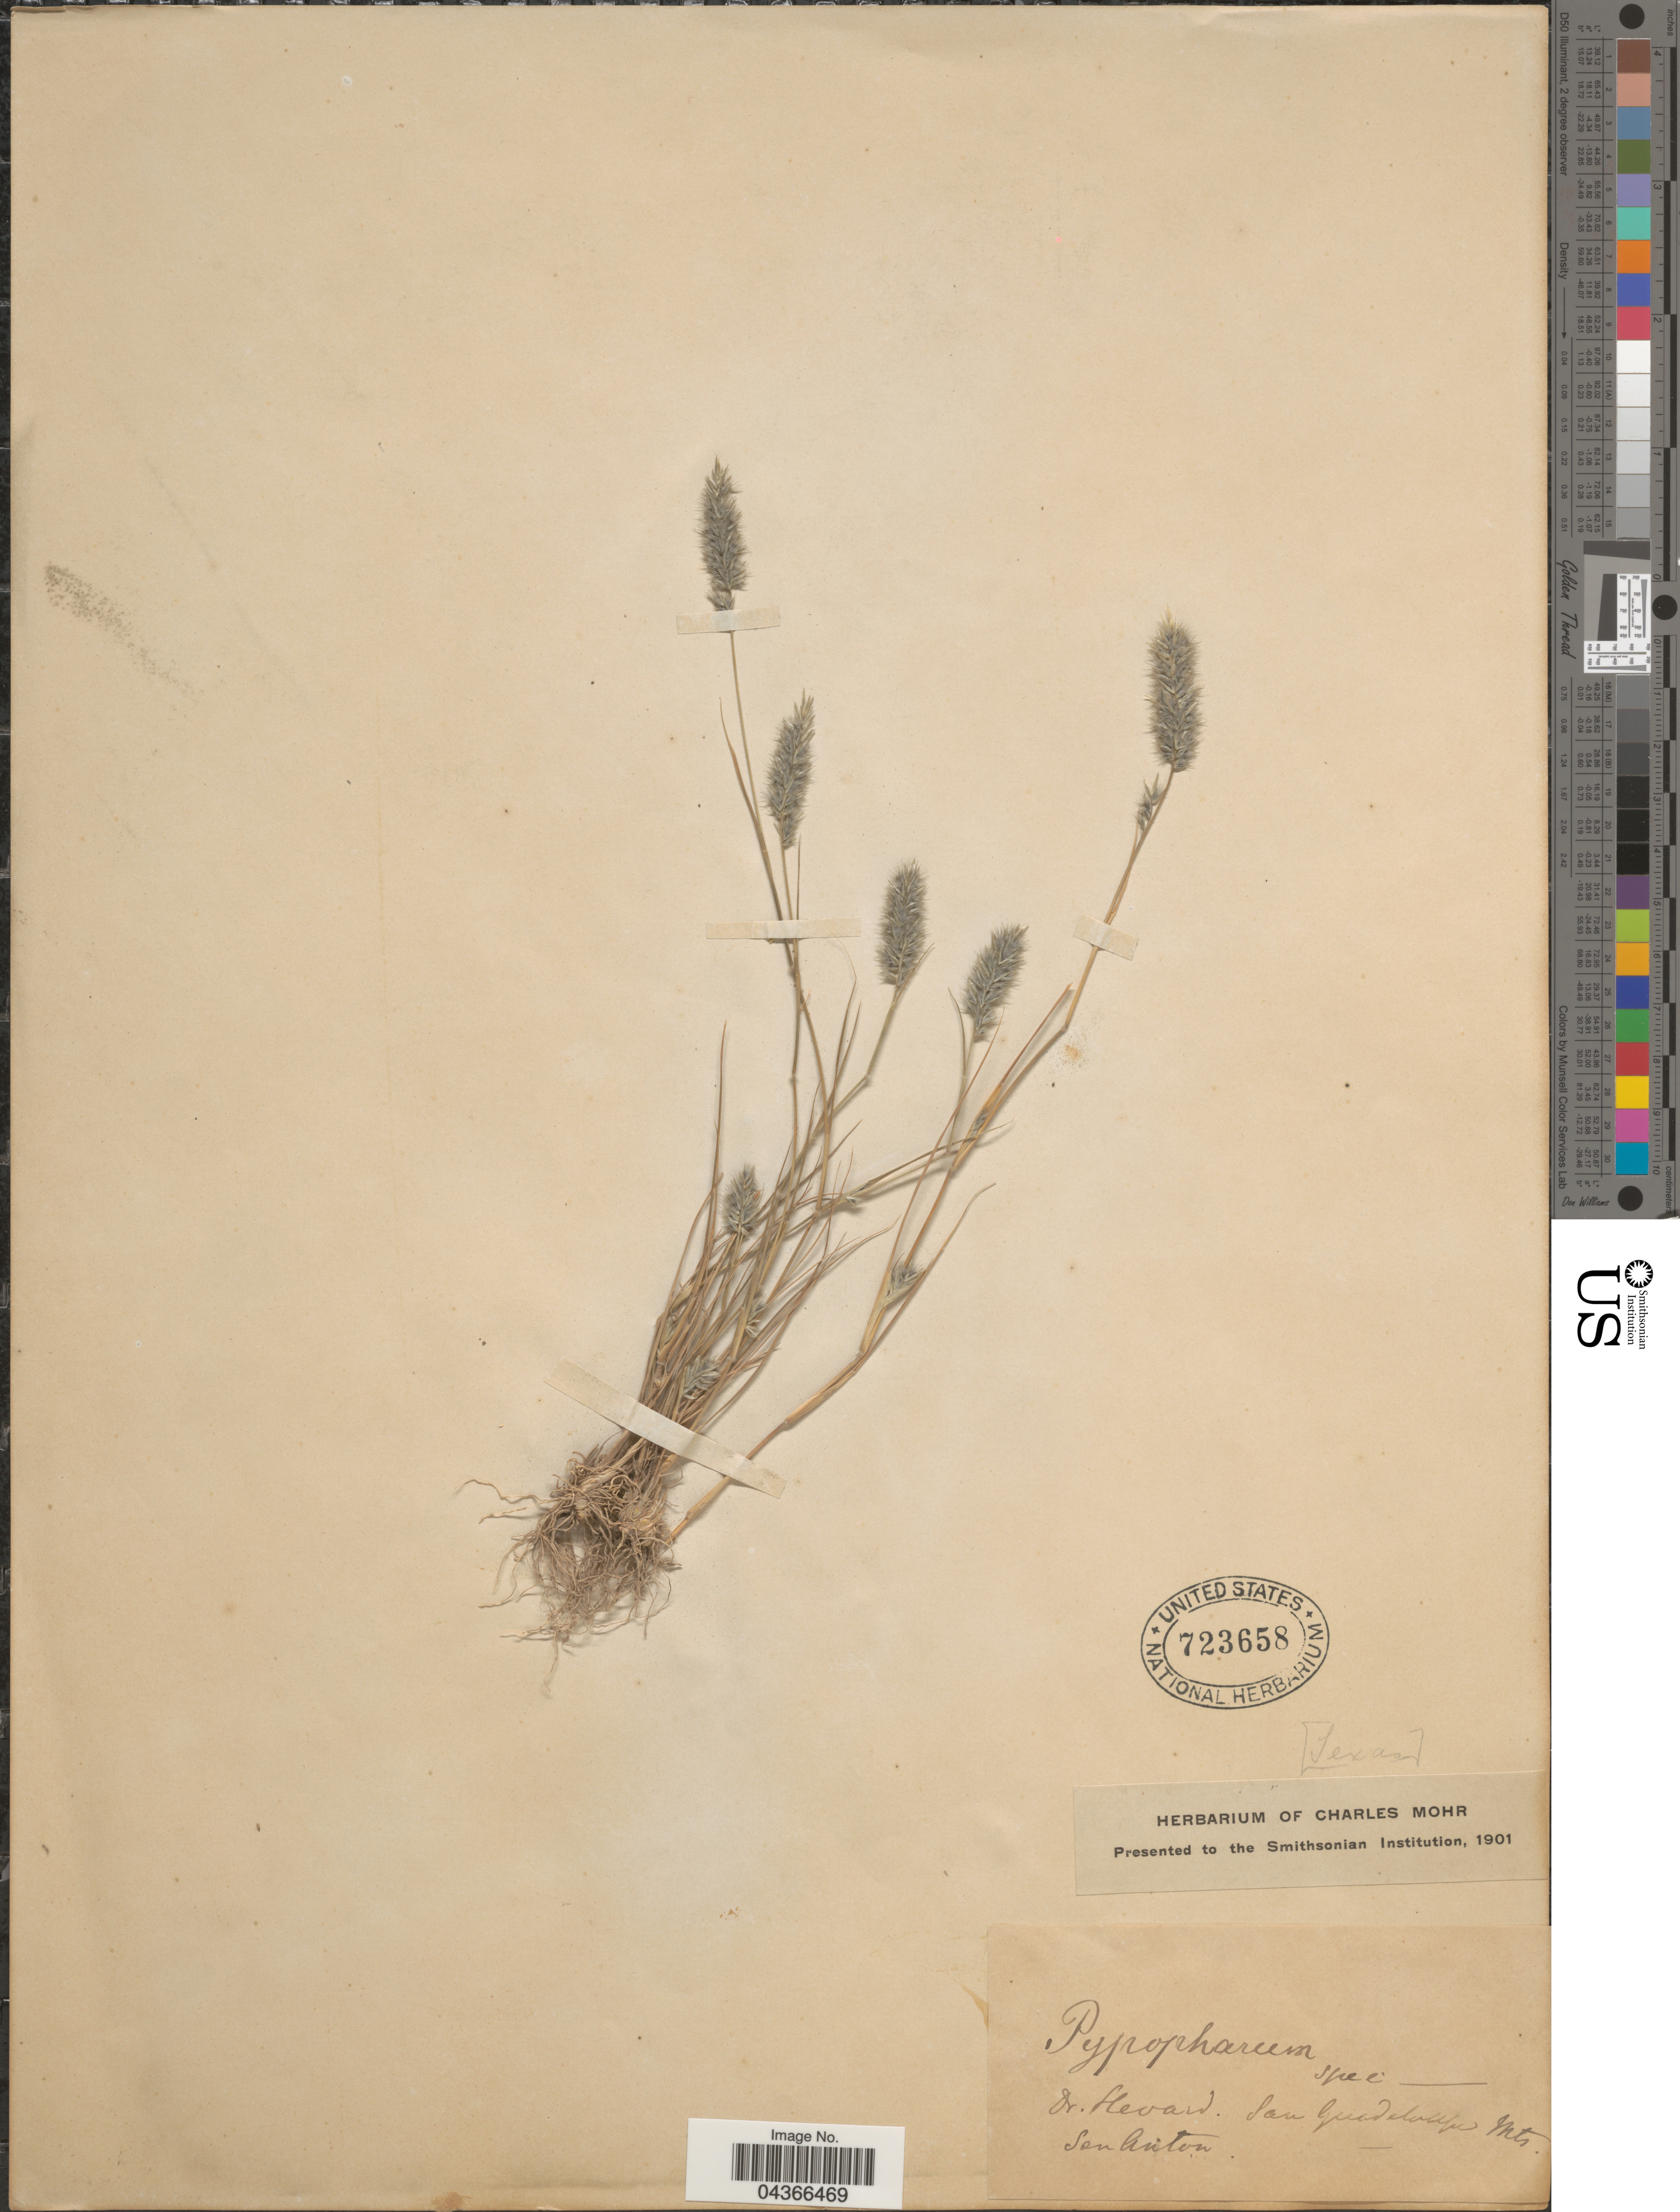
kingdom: Plantae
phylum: Tracheophyta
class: Liliopsida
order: Poales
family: Poaceae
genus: Enneapogon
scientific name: Enneapogon desvauxii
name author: P. Beauv.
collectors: Havard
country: United States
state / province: Texas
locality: San Guadeloupe Mts. San Anton.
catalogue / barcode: US 723658